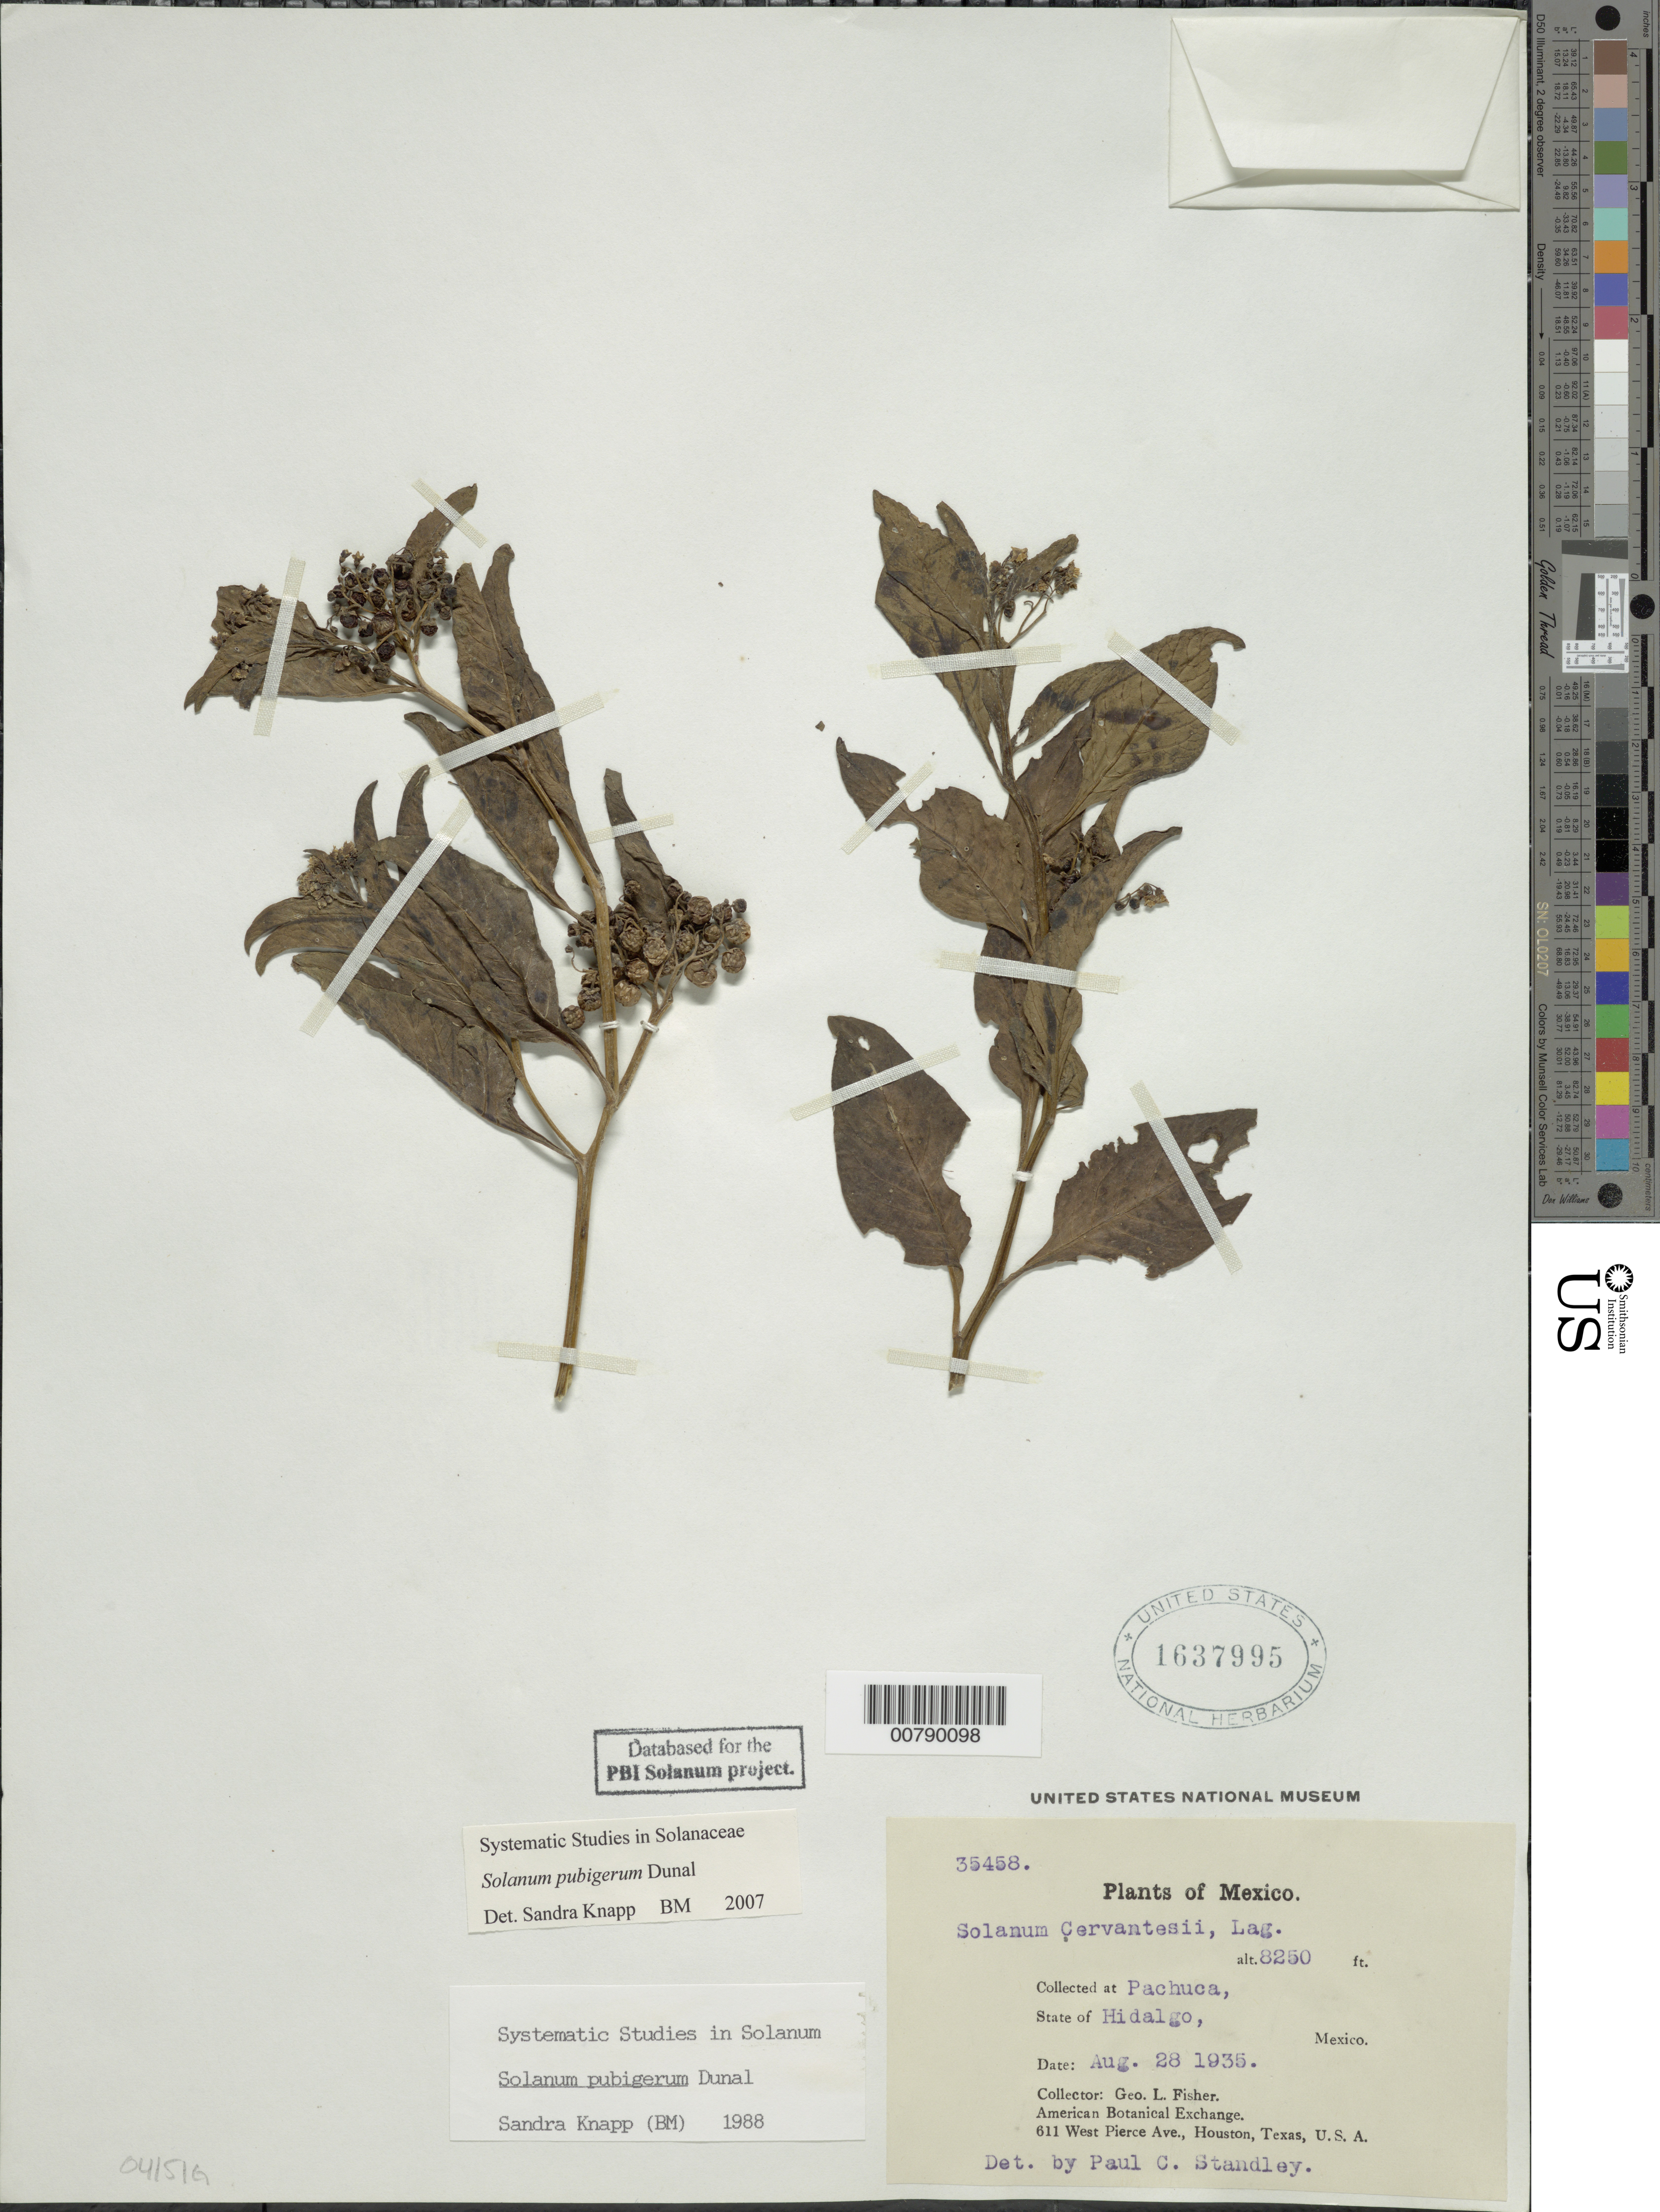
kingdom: Plantae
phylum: Tracheophyta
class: Magnoliopsida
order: Solanales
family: Solanaceae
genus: Solanum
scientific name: Solanum pubigerum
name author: Dunal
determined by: Knapp, S. D.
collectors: G. L. Fisher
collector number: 35458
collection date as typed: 28 Aug 1935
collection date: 1935-08-28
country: Mexico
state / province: Hidalgo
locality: Pachuca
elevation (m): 2515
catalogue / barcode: US 1637995